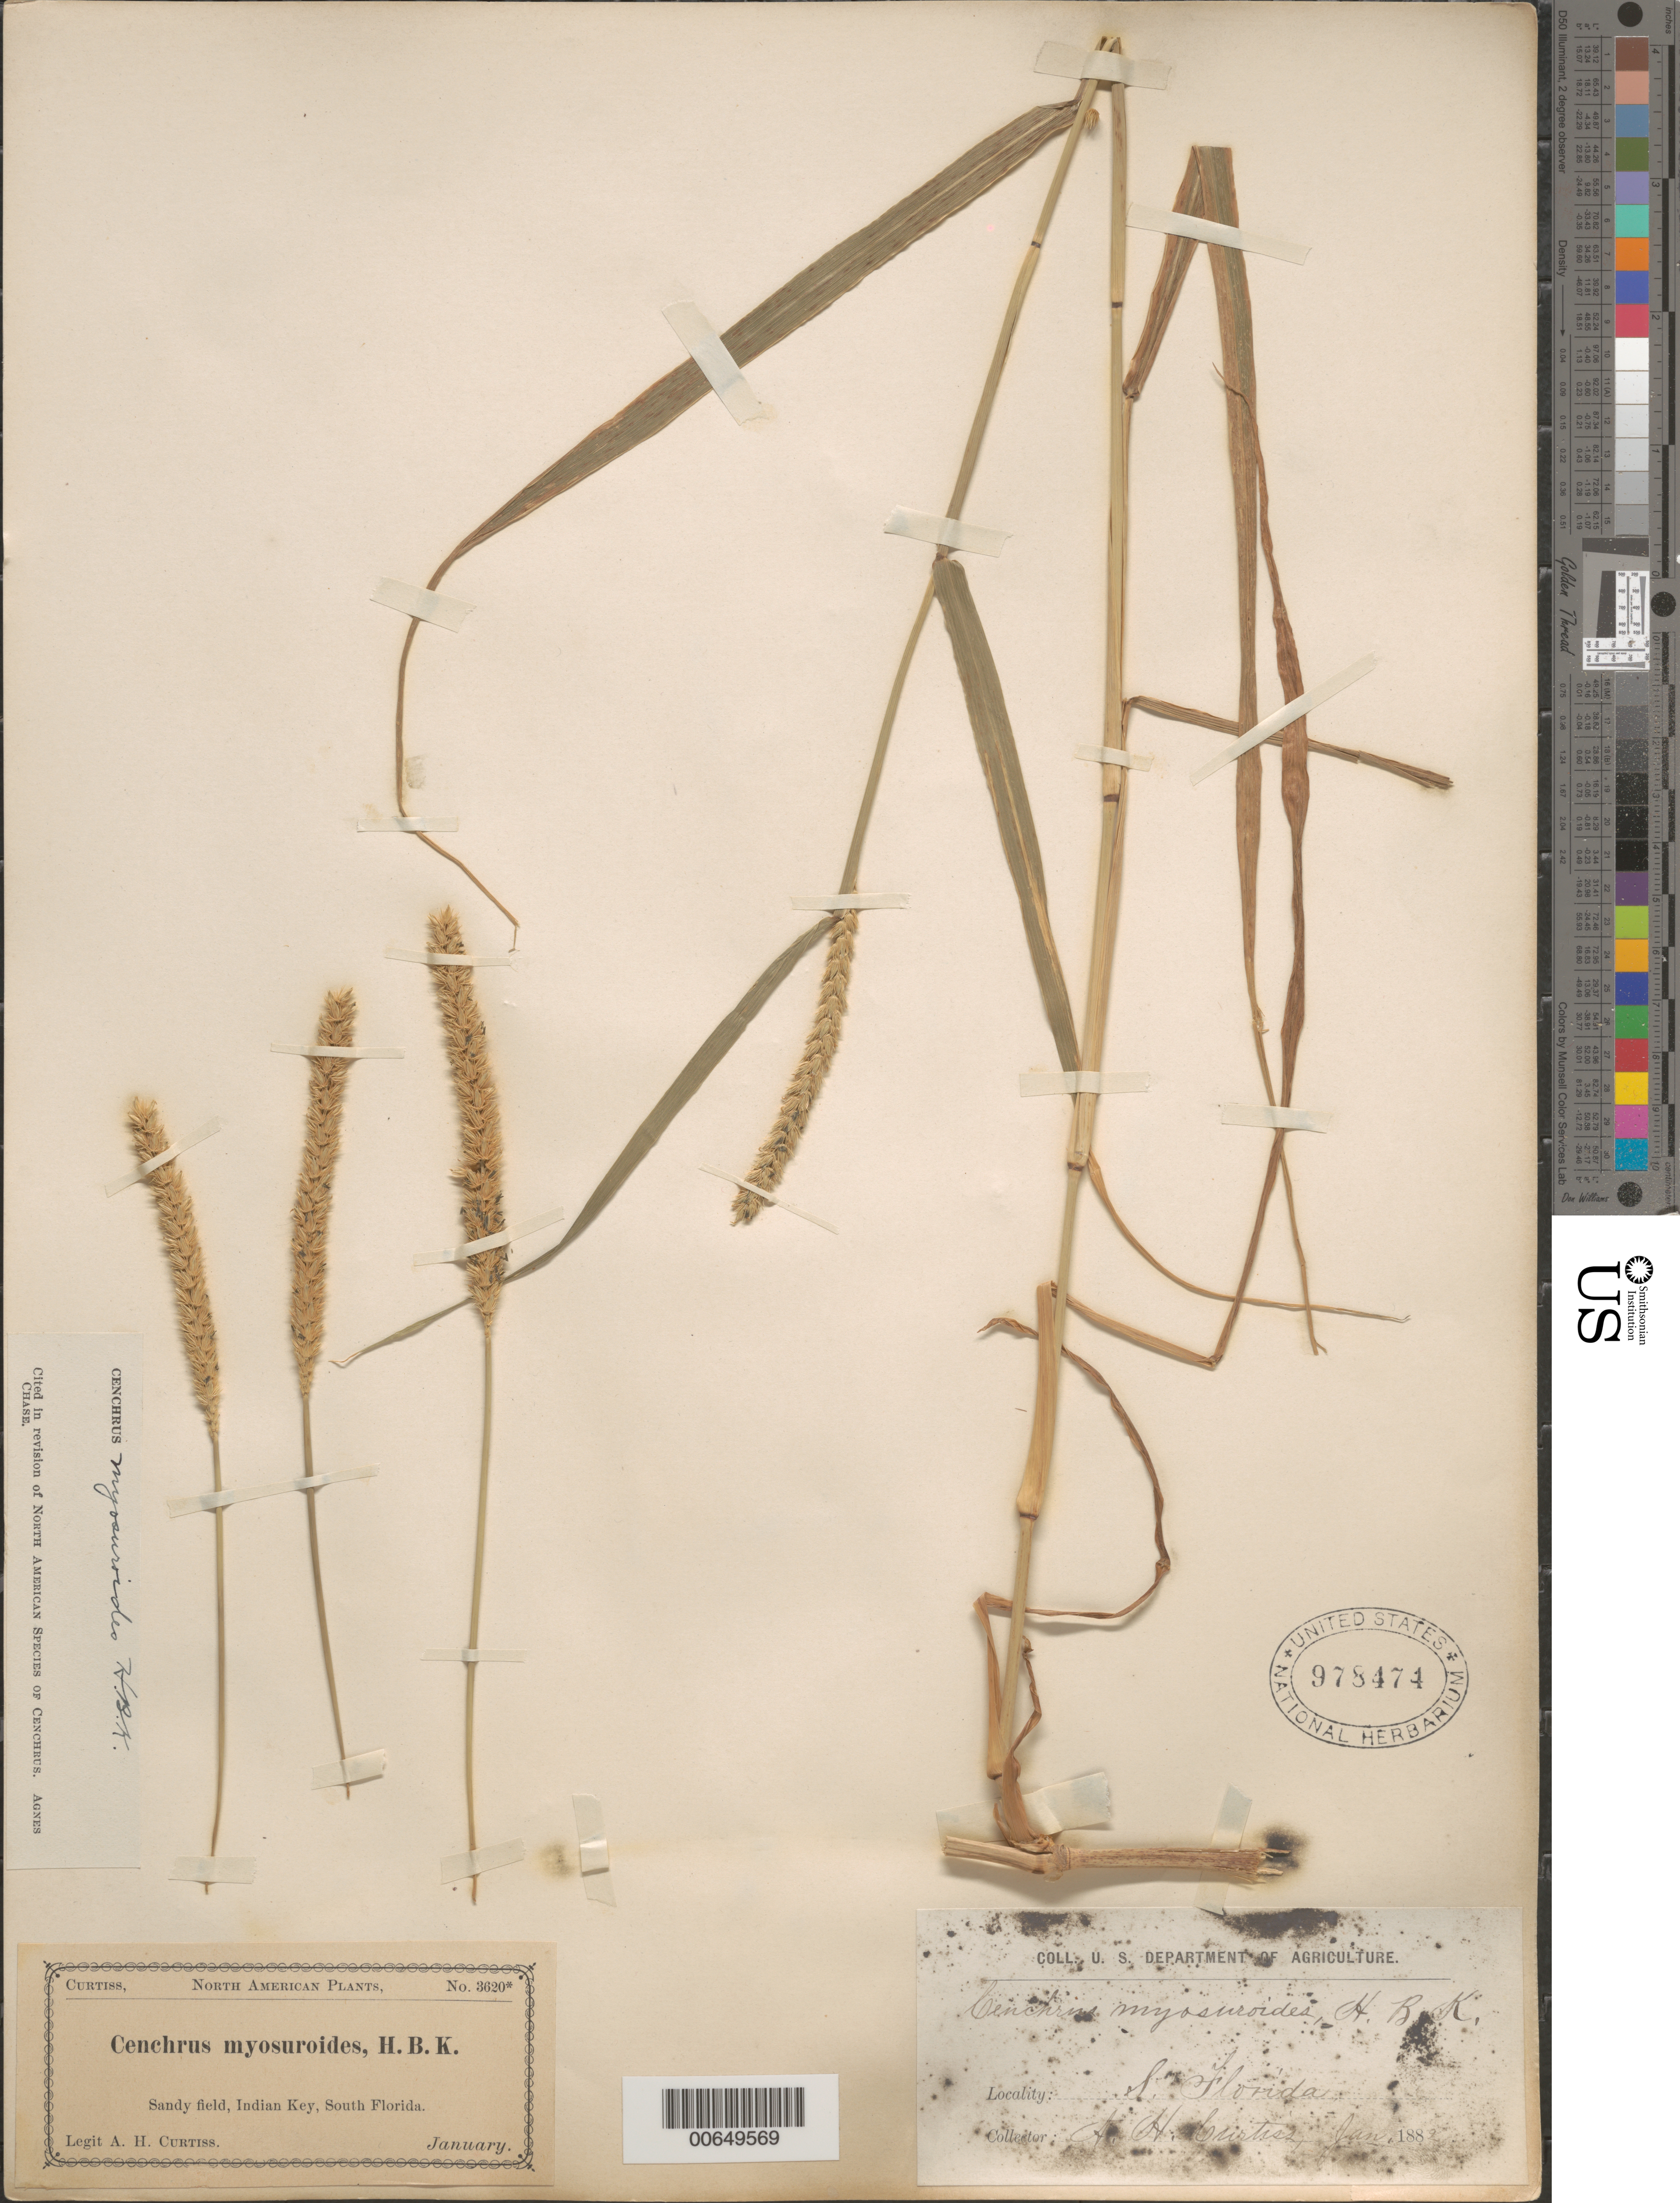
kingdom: Plantae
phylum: Tracheophyta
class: Liliopsida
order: Poales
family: Poaceae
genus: Cenchrus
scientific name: Cenchrus myosuroides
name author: Kunth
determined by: Chase, [M.] Agnes, (US)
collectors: A. H. Curtiss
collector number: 3620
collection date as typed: Jan 1882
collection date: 1882-01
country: United States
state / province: Florida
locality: S Florida.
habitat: Sandy field.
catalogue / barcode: US 978474